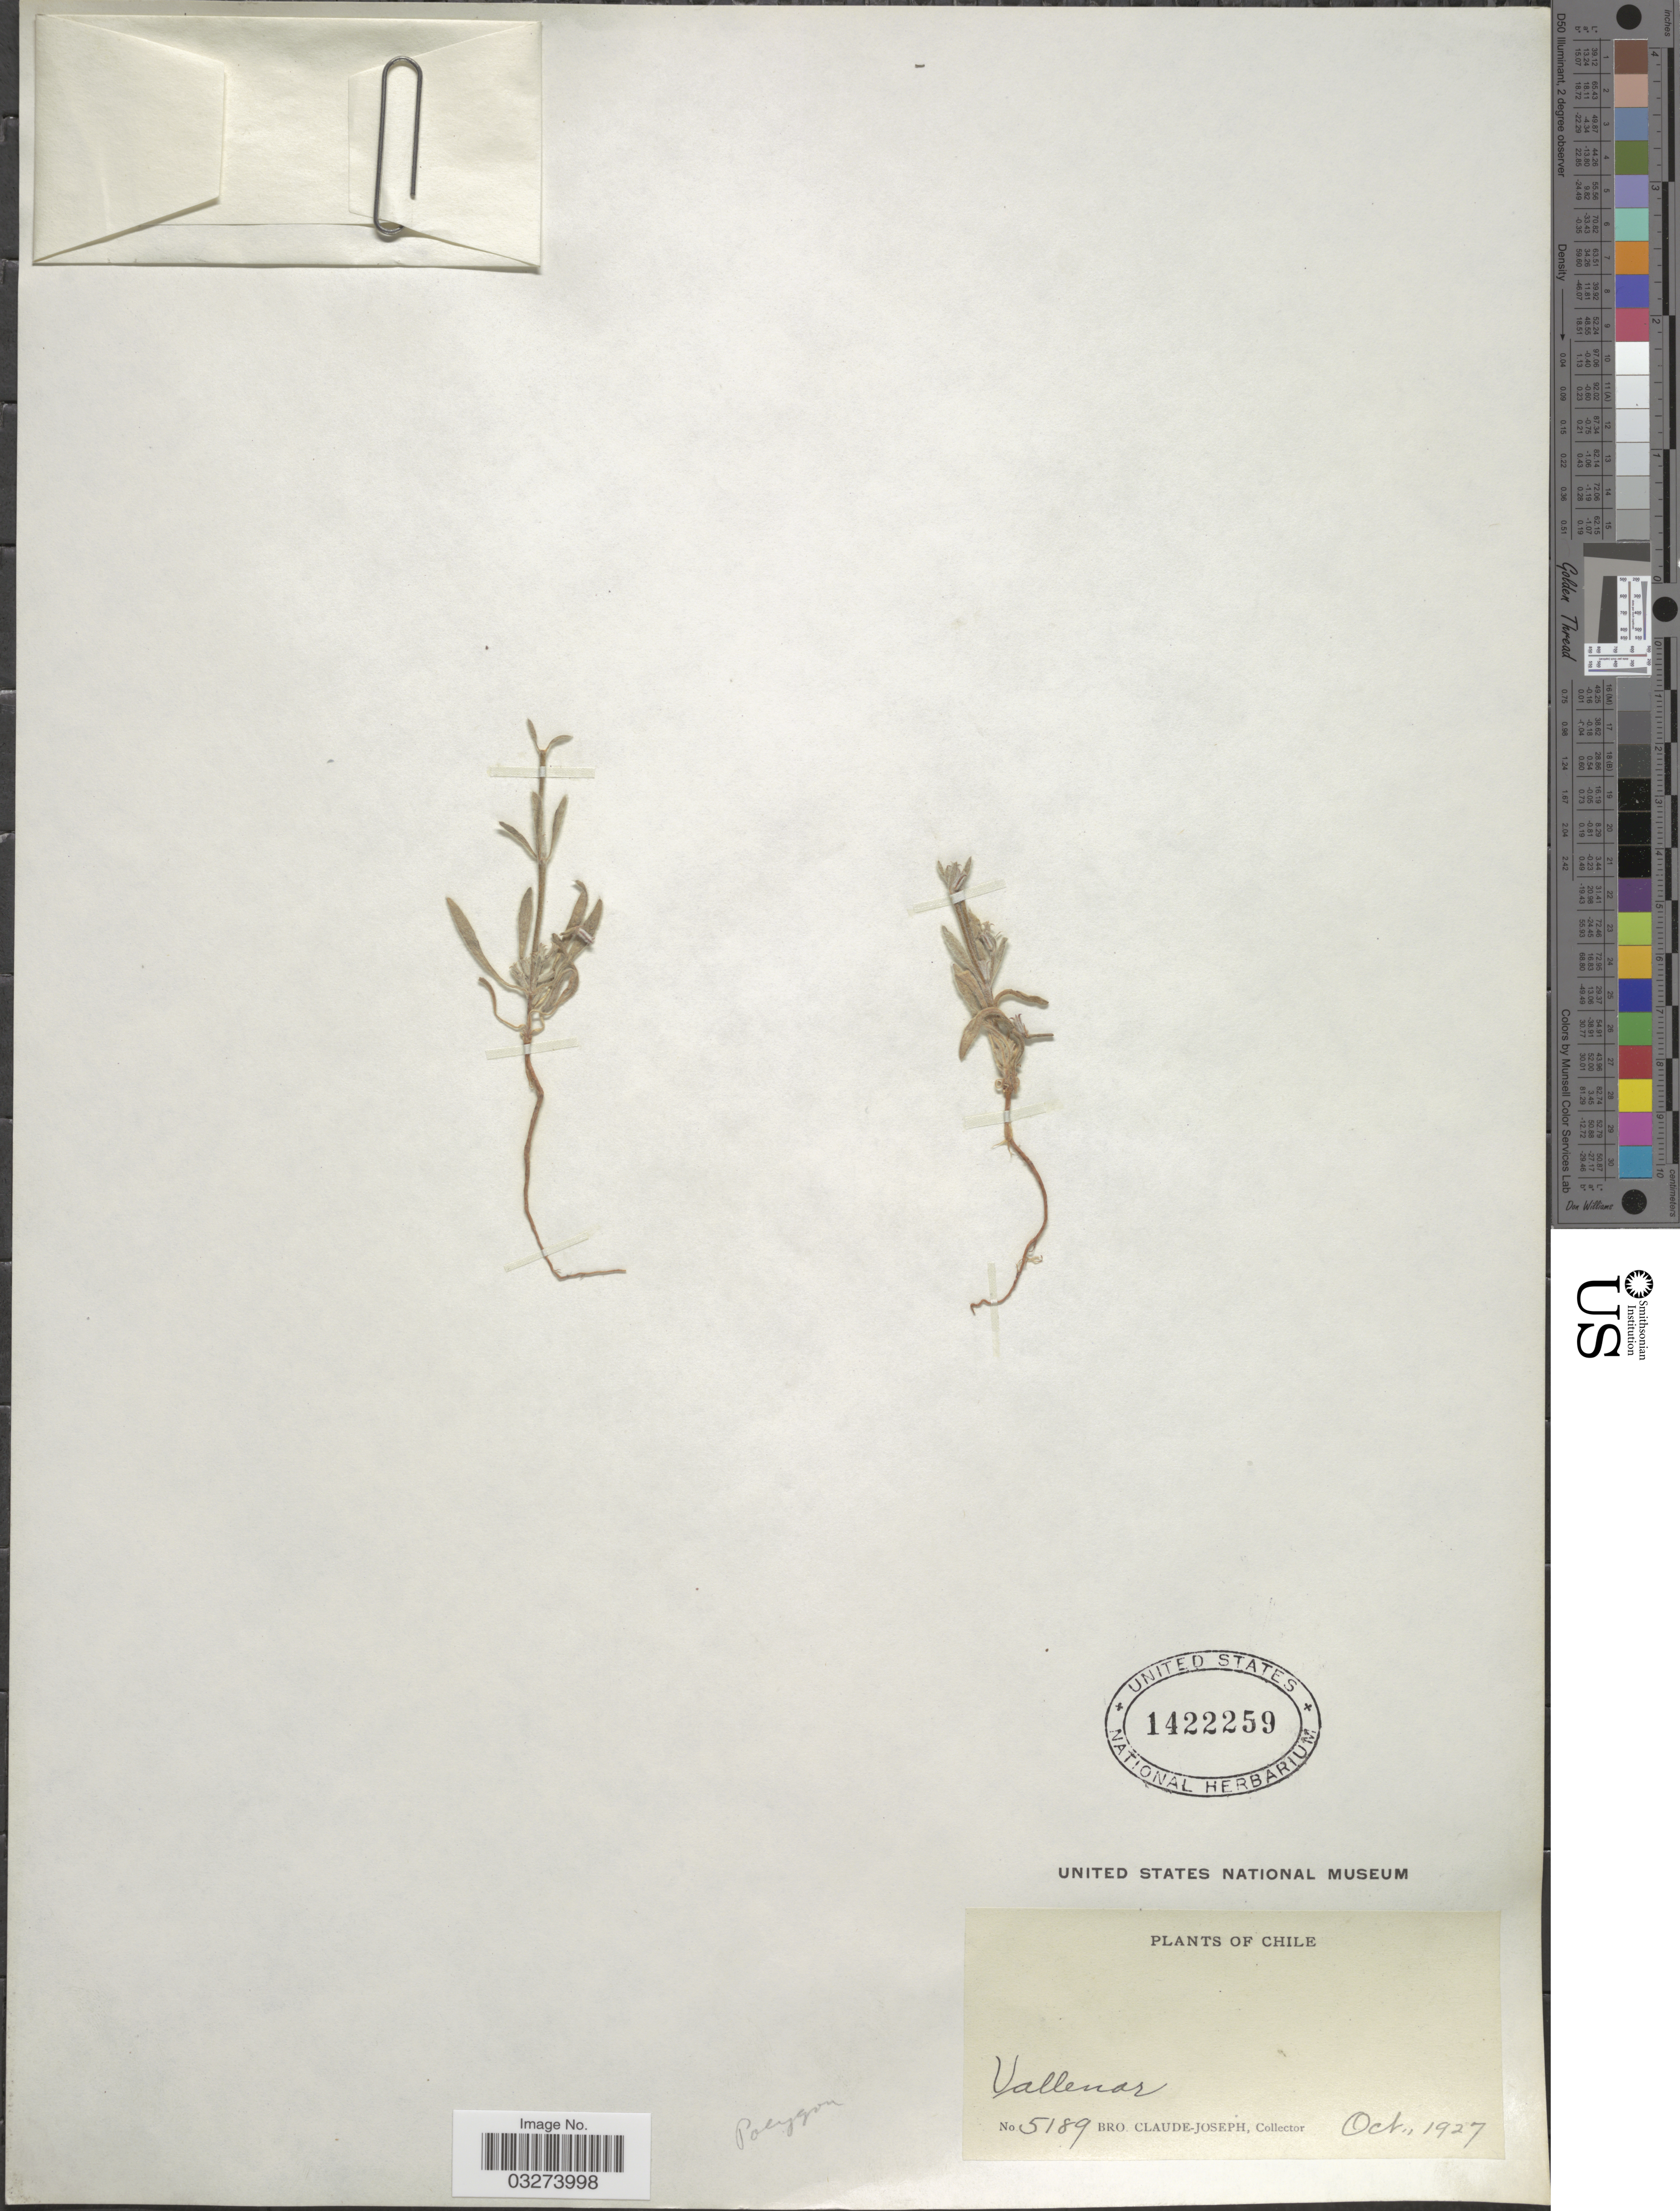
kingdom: Plantae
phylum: Tracheophyta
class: Magnoliopsida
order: Caryophyllales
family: Polygonaceae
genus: Chorizanthe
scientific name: Chorizanthe commisuralis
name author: J. Rémy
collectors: Bro. Claude-Joseph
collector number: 5189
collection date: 1927-10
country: Chile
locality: Vallenar.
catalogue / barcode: US 1422259